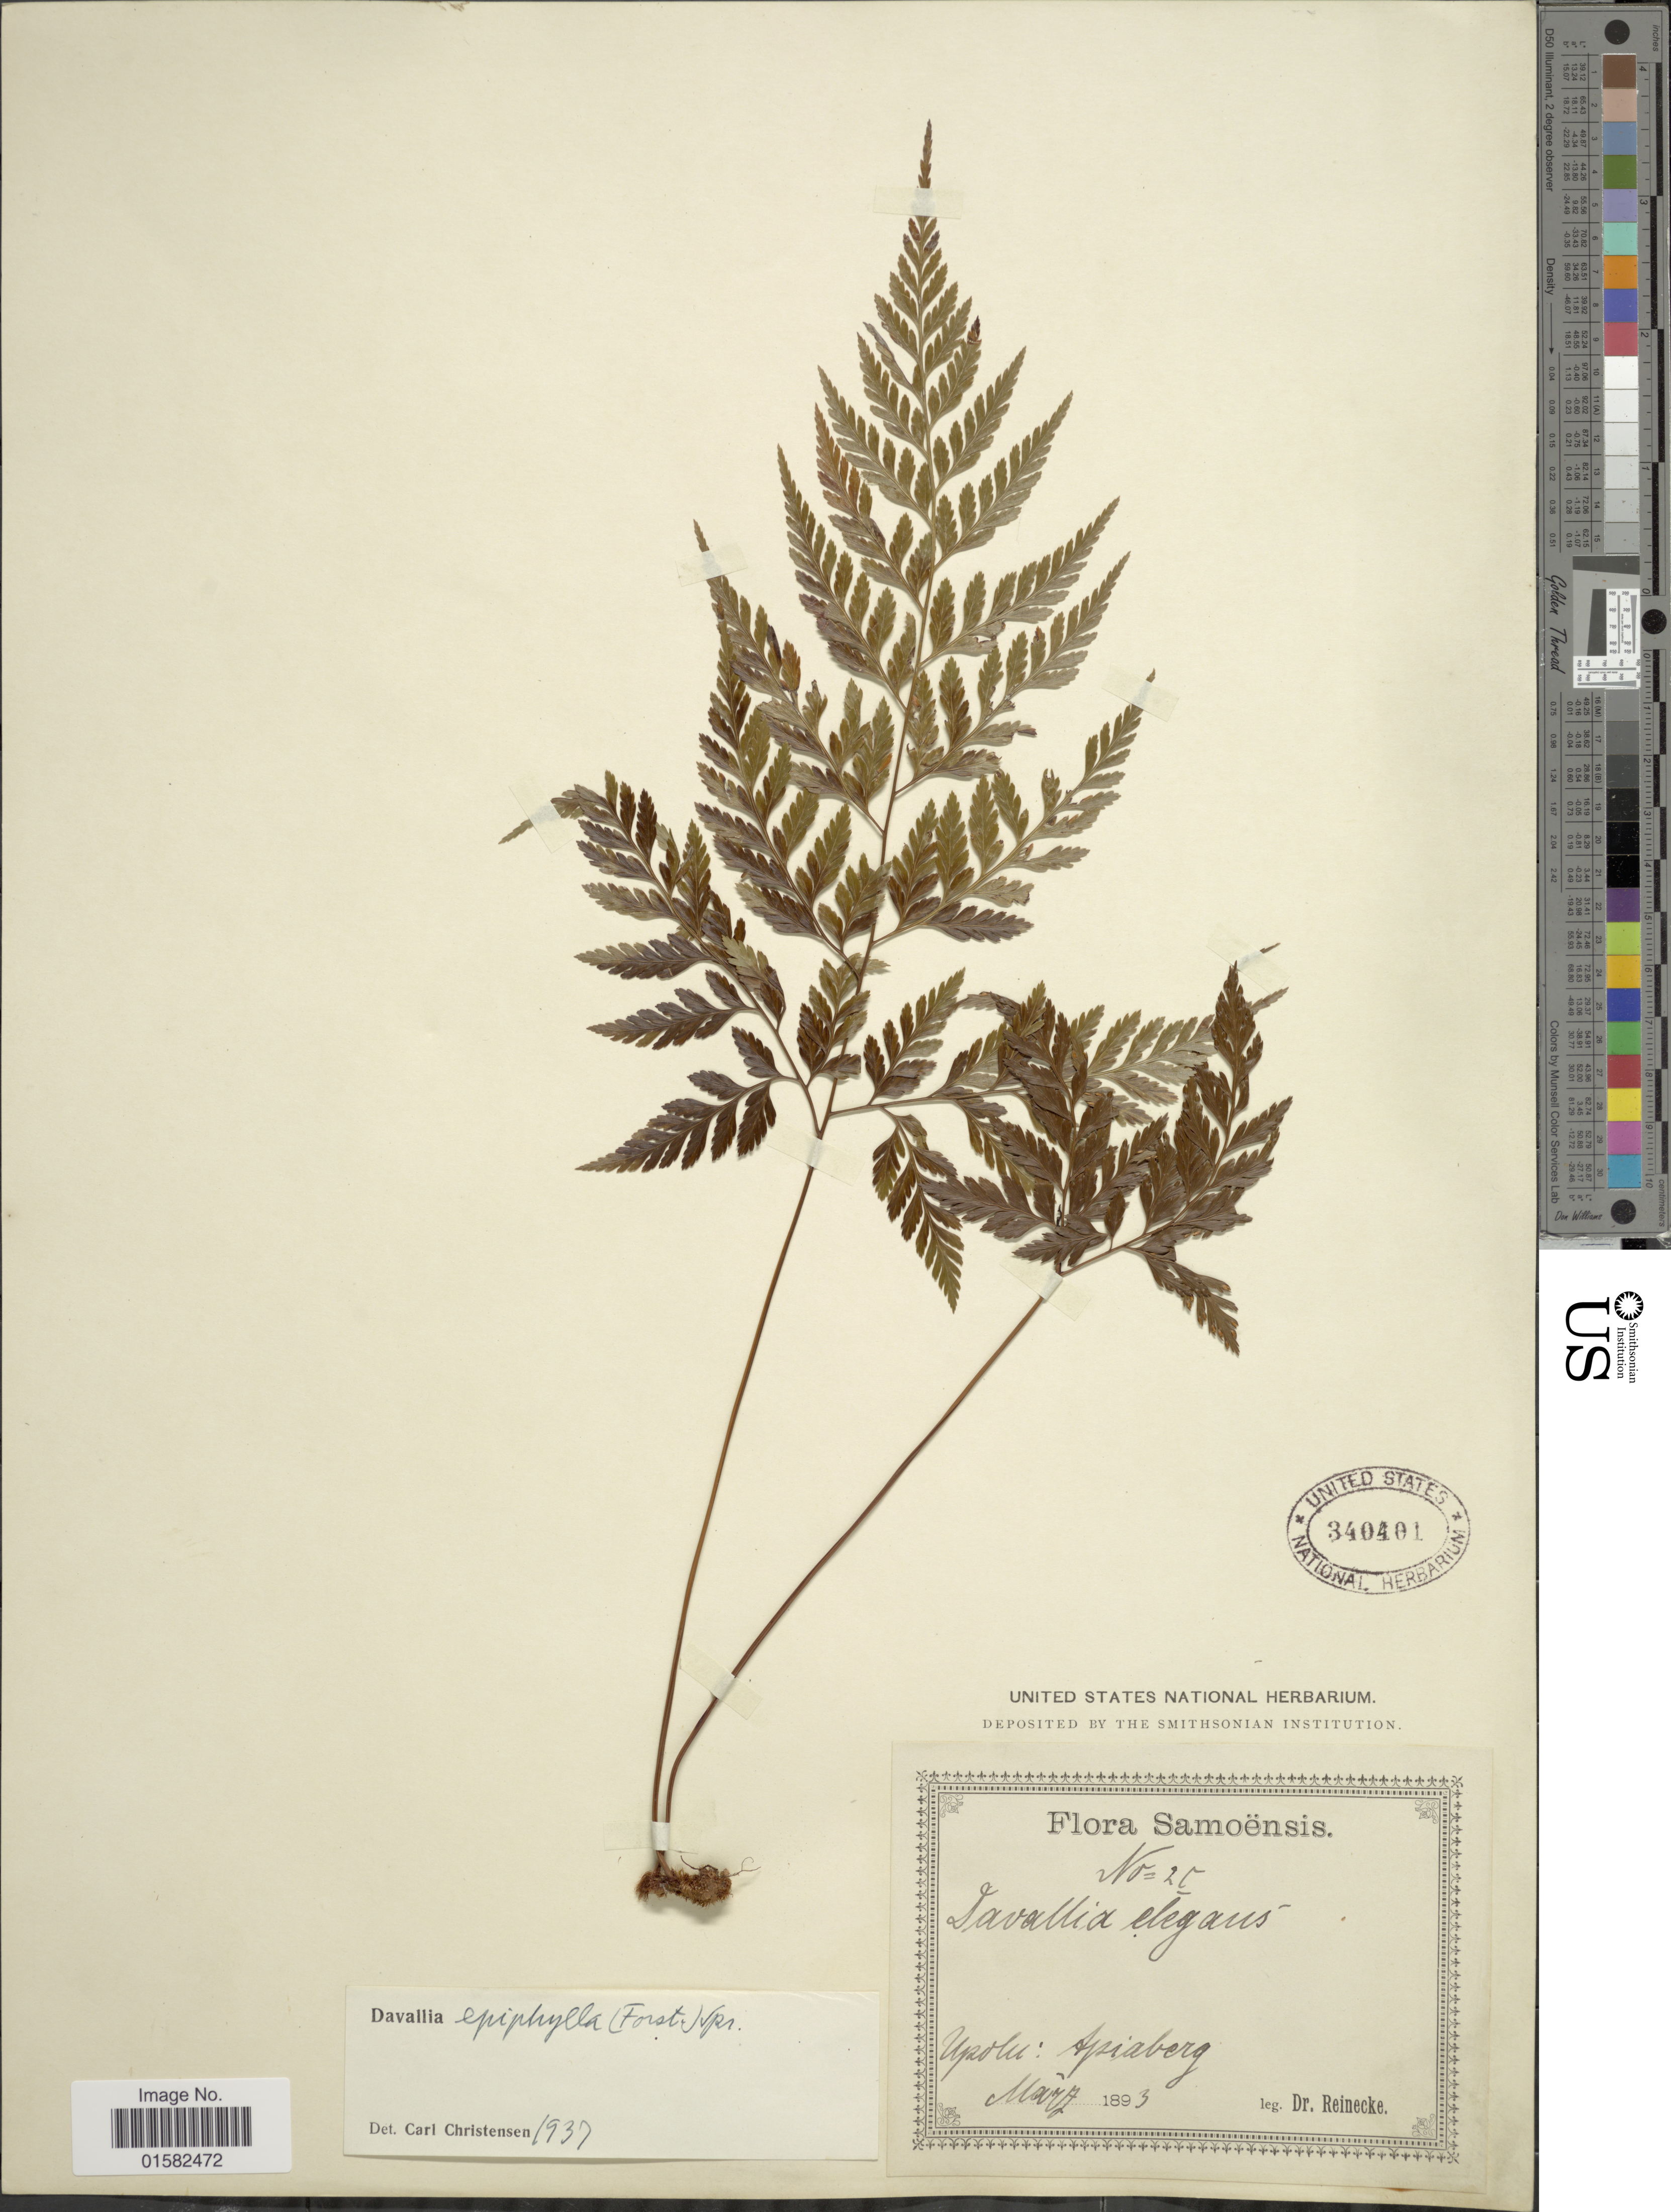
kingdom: Plantae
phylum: Tracheophyta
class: Polypodiopsida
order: Polypodiales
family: Davalliaceae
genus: Wibelia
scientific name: Wibelia denticulata var. elata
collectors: -- Reinecke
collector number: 26*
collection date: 1893-03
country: Samoa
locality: Upolu, Apiaberg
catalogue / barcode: US 340401